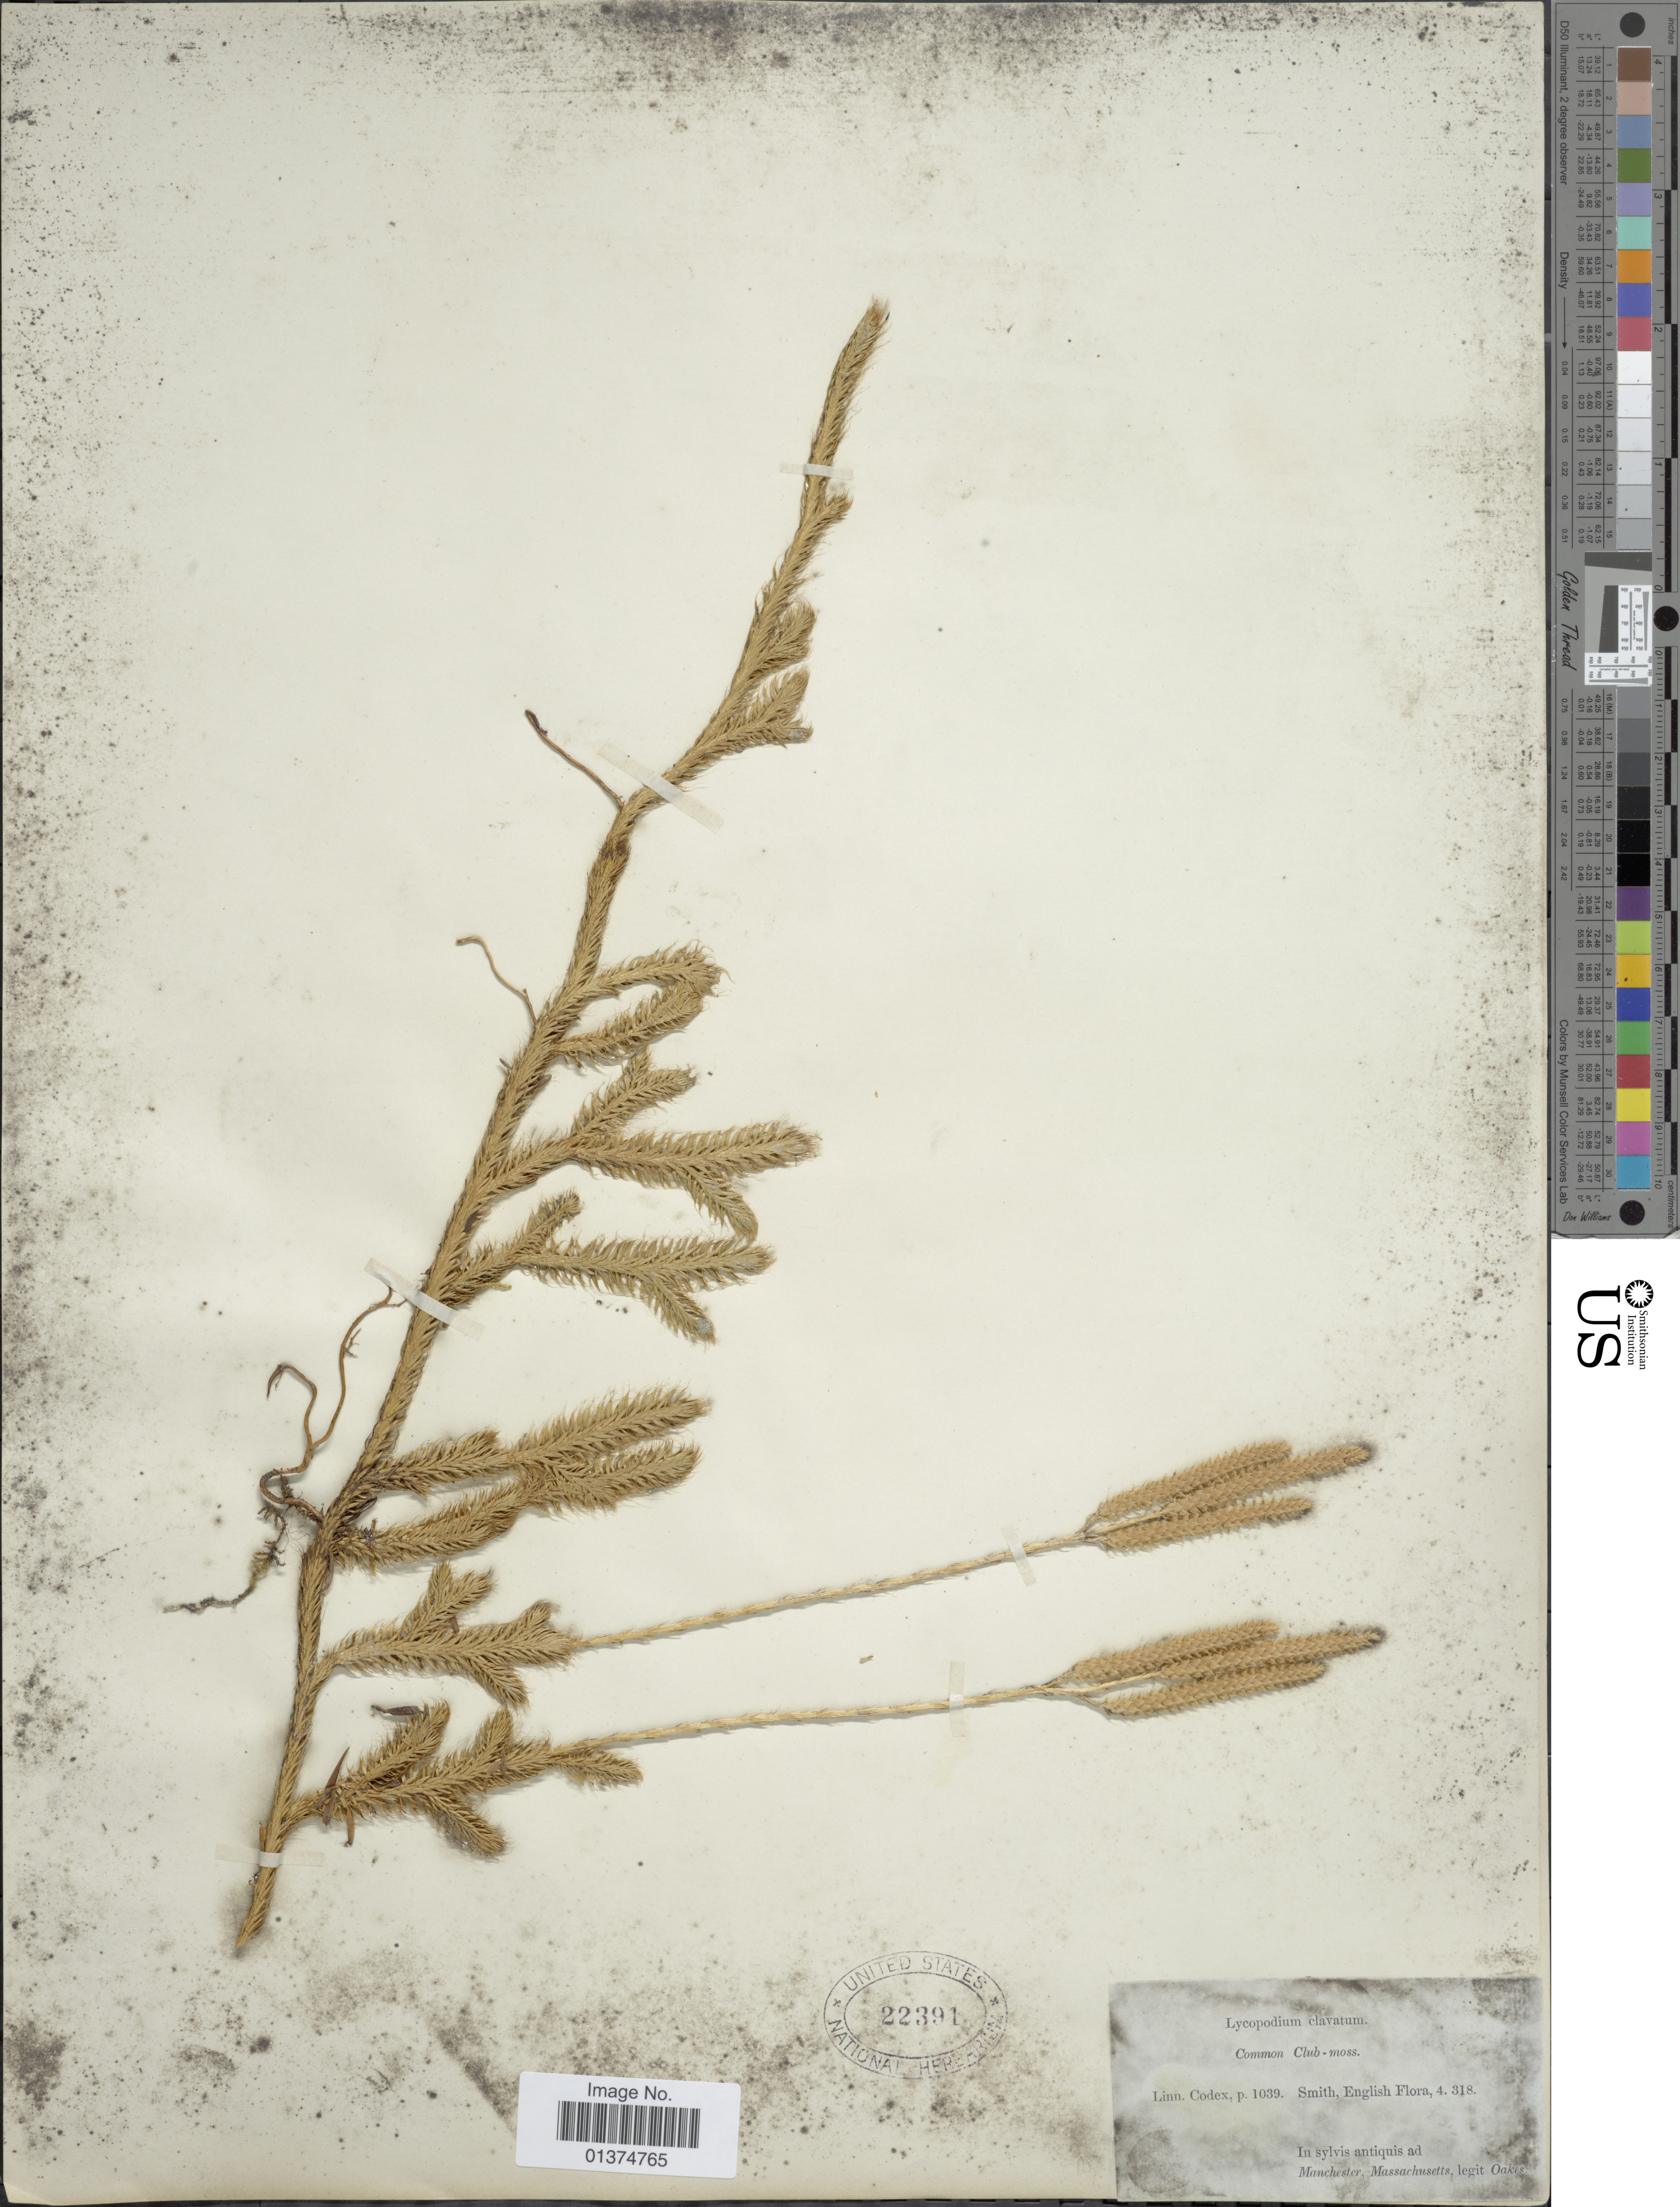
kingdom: Plantae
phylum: Tracheophyta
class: Lycopodiopsida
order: Lycopodiales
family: Lycopodiaceae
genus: Lycopodium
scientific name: Lycopodium clavatum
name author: L.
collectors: -. Oakes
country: United States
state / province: Massachusetts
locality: In sylvis antiquis ad Machester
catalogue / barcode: US 22391